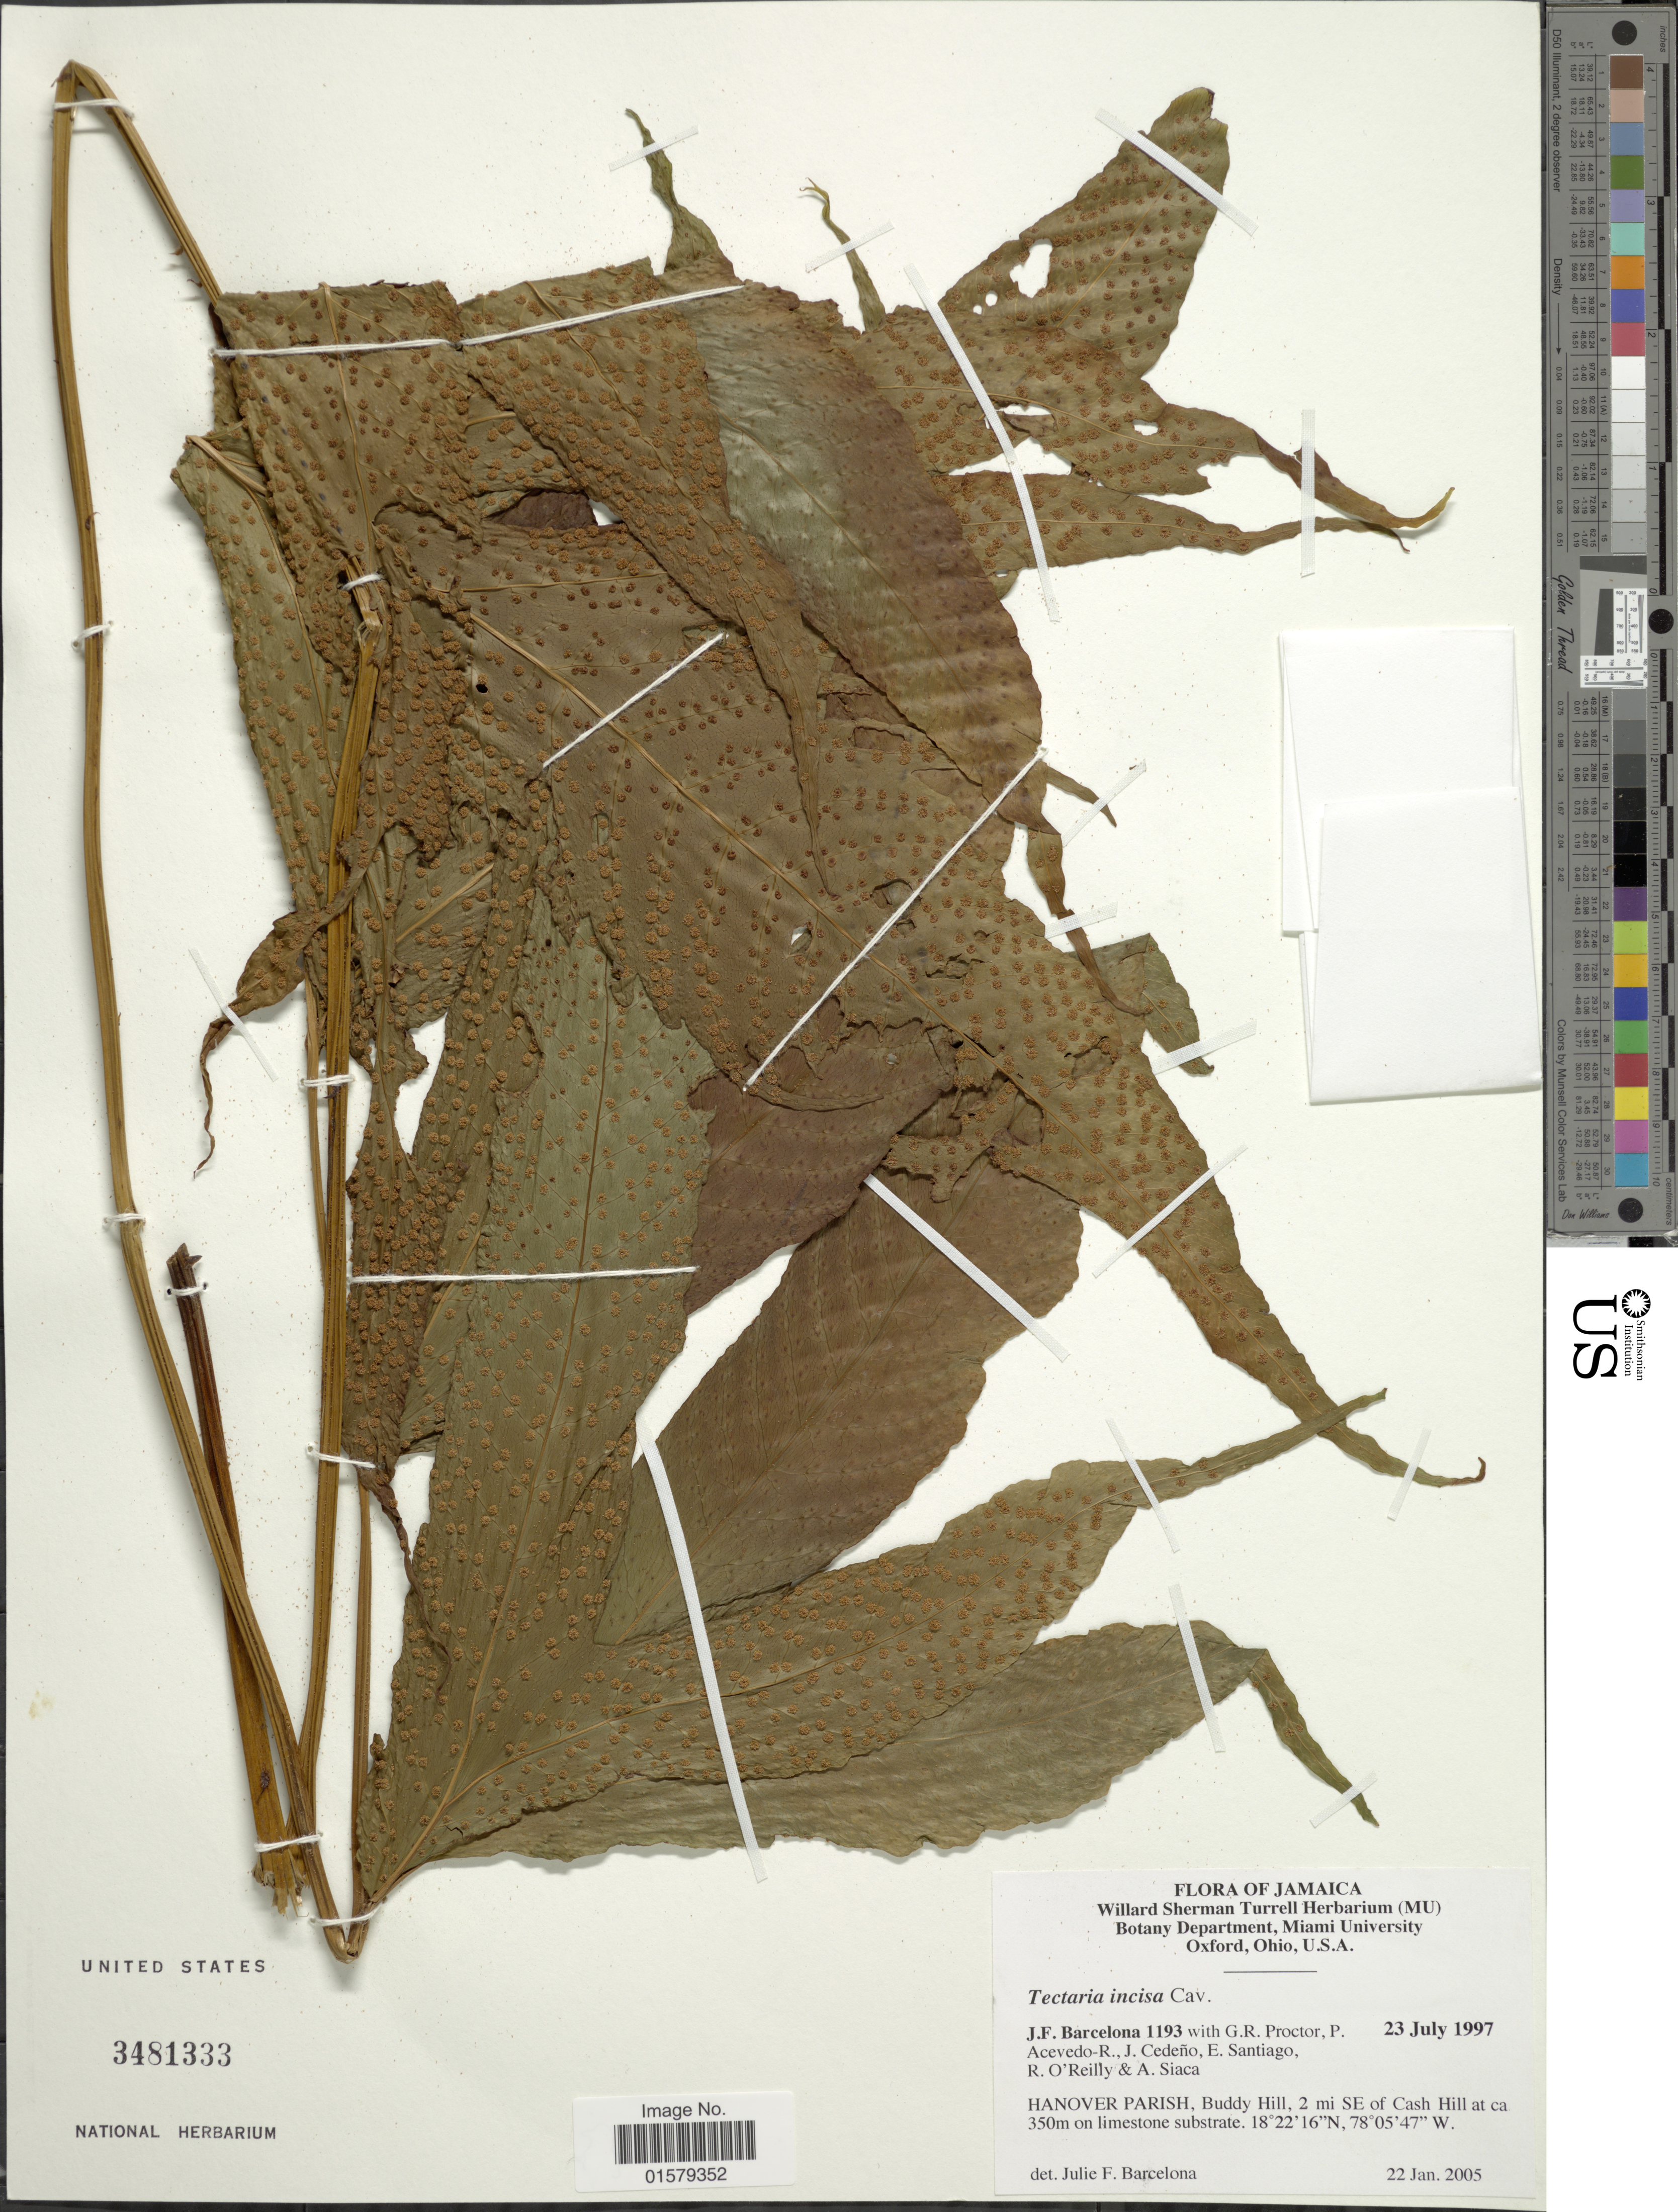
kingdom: Plantae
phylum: Tracheophyta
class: Polypodiopsida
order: Polypodiales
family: Tectariaceae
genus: Tectaria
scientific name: Tectaria incisa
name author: Cav.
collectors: J. F. Barcelona, G. Proctor, P. Acevedo-Rodr., J. Cedeño & et al.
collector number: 1193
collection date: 1997-07-23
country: Jamaica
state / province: Hanover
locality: Buddy Hill, 2 mi SE of Cash Hill.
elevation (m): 350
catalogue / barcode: US 3481333